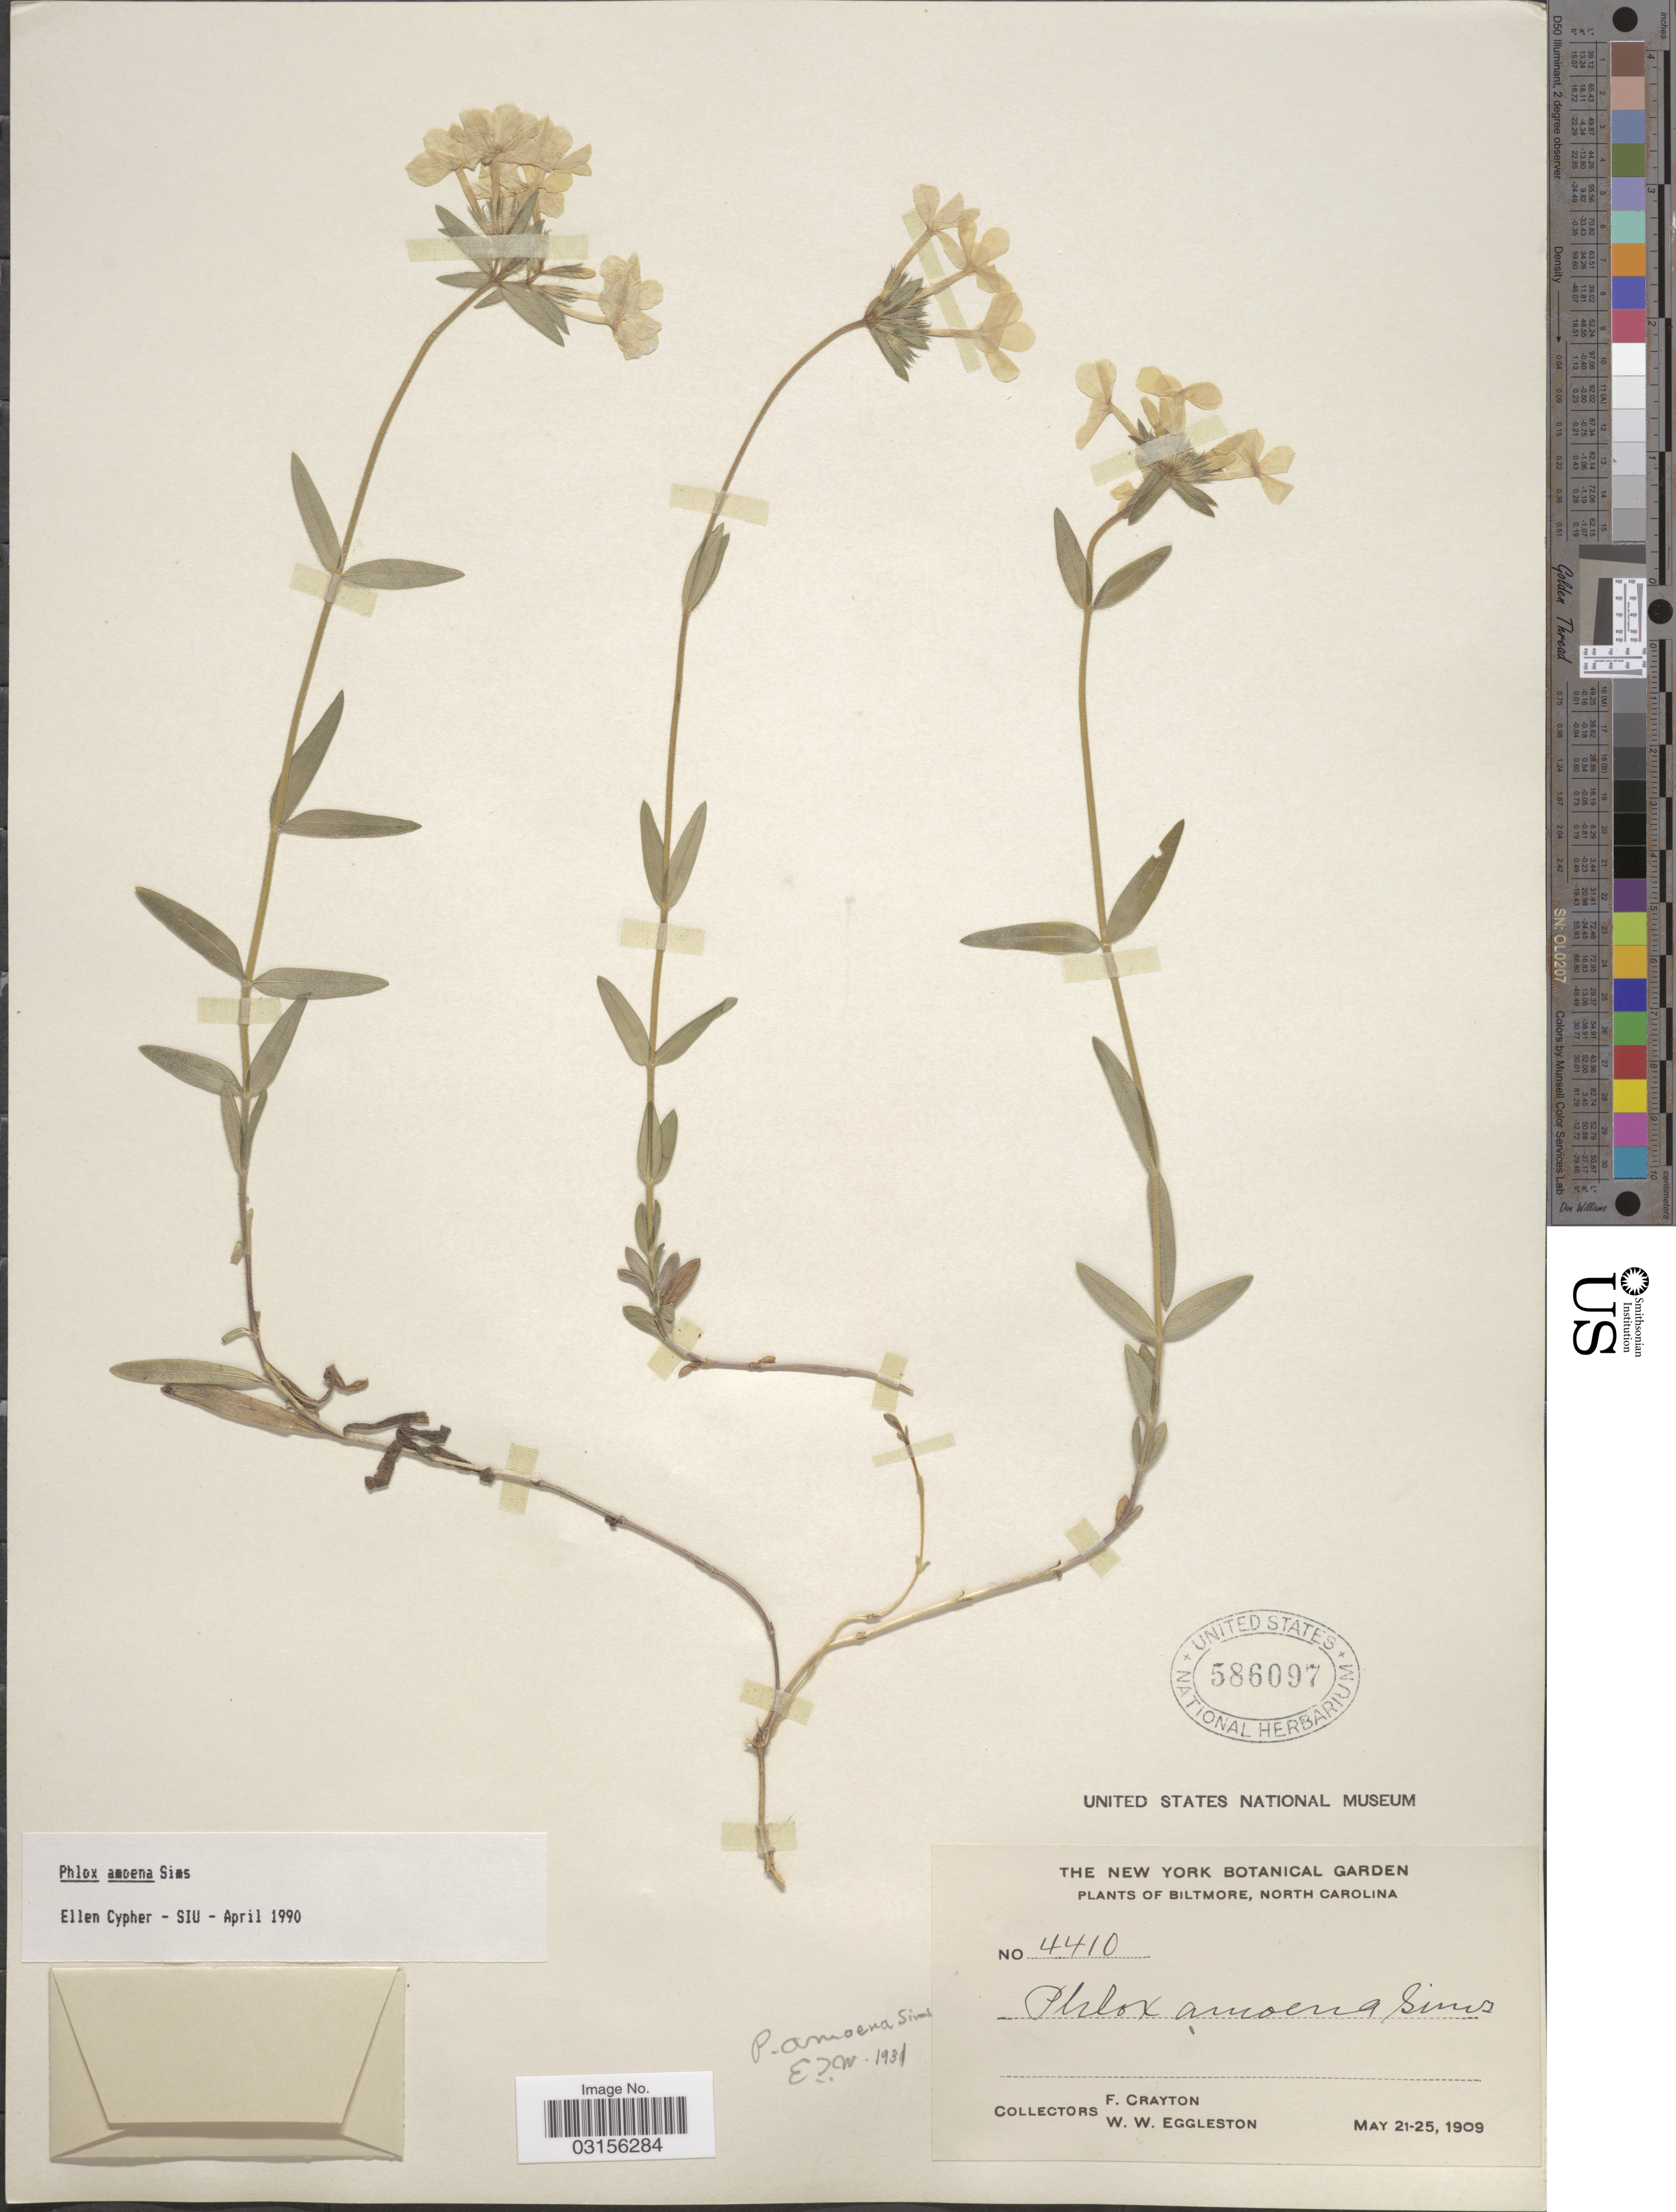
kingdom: Plantae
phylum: Tracheophyta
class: Magnoliopsida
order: Ericales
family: Polemoniaceae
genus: Phlox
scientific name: Phlox amoena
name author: Sims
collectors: F. Crayton & W. W. Eggleston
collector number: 4410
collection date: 1909-05-21/1909-05-25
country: United States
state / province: North Carolina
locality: Biltmore.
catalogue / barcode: US 586097